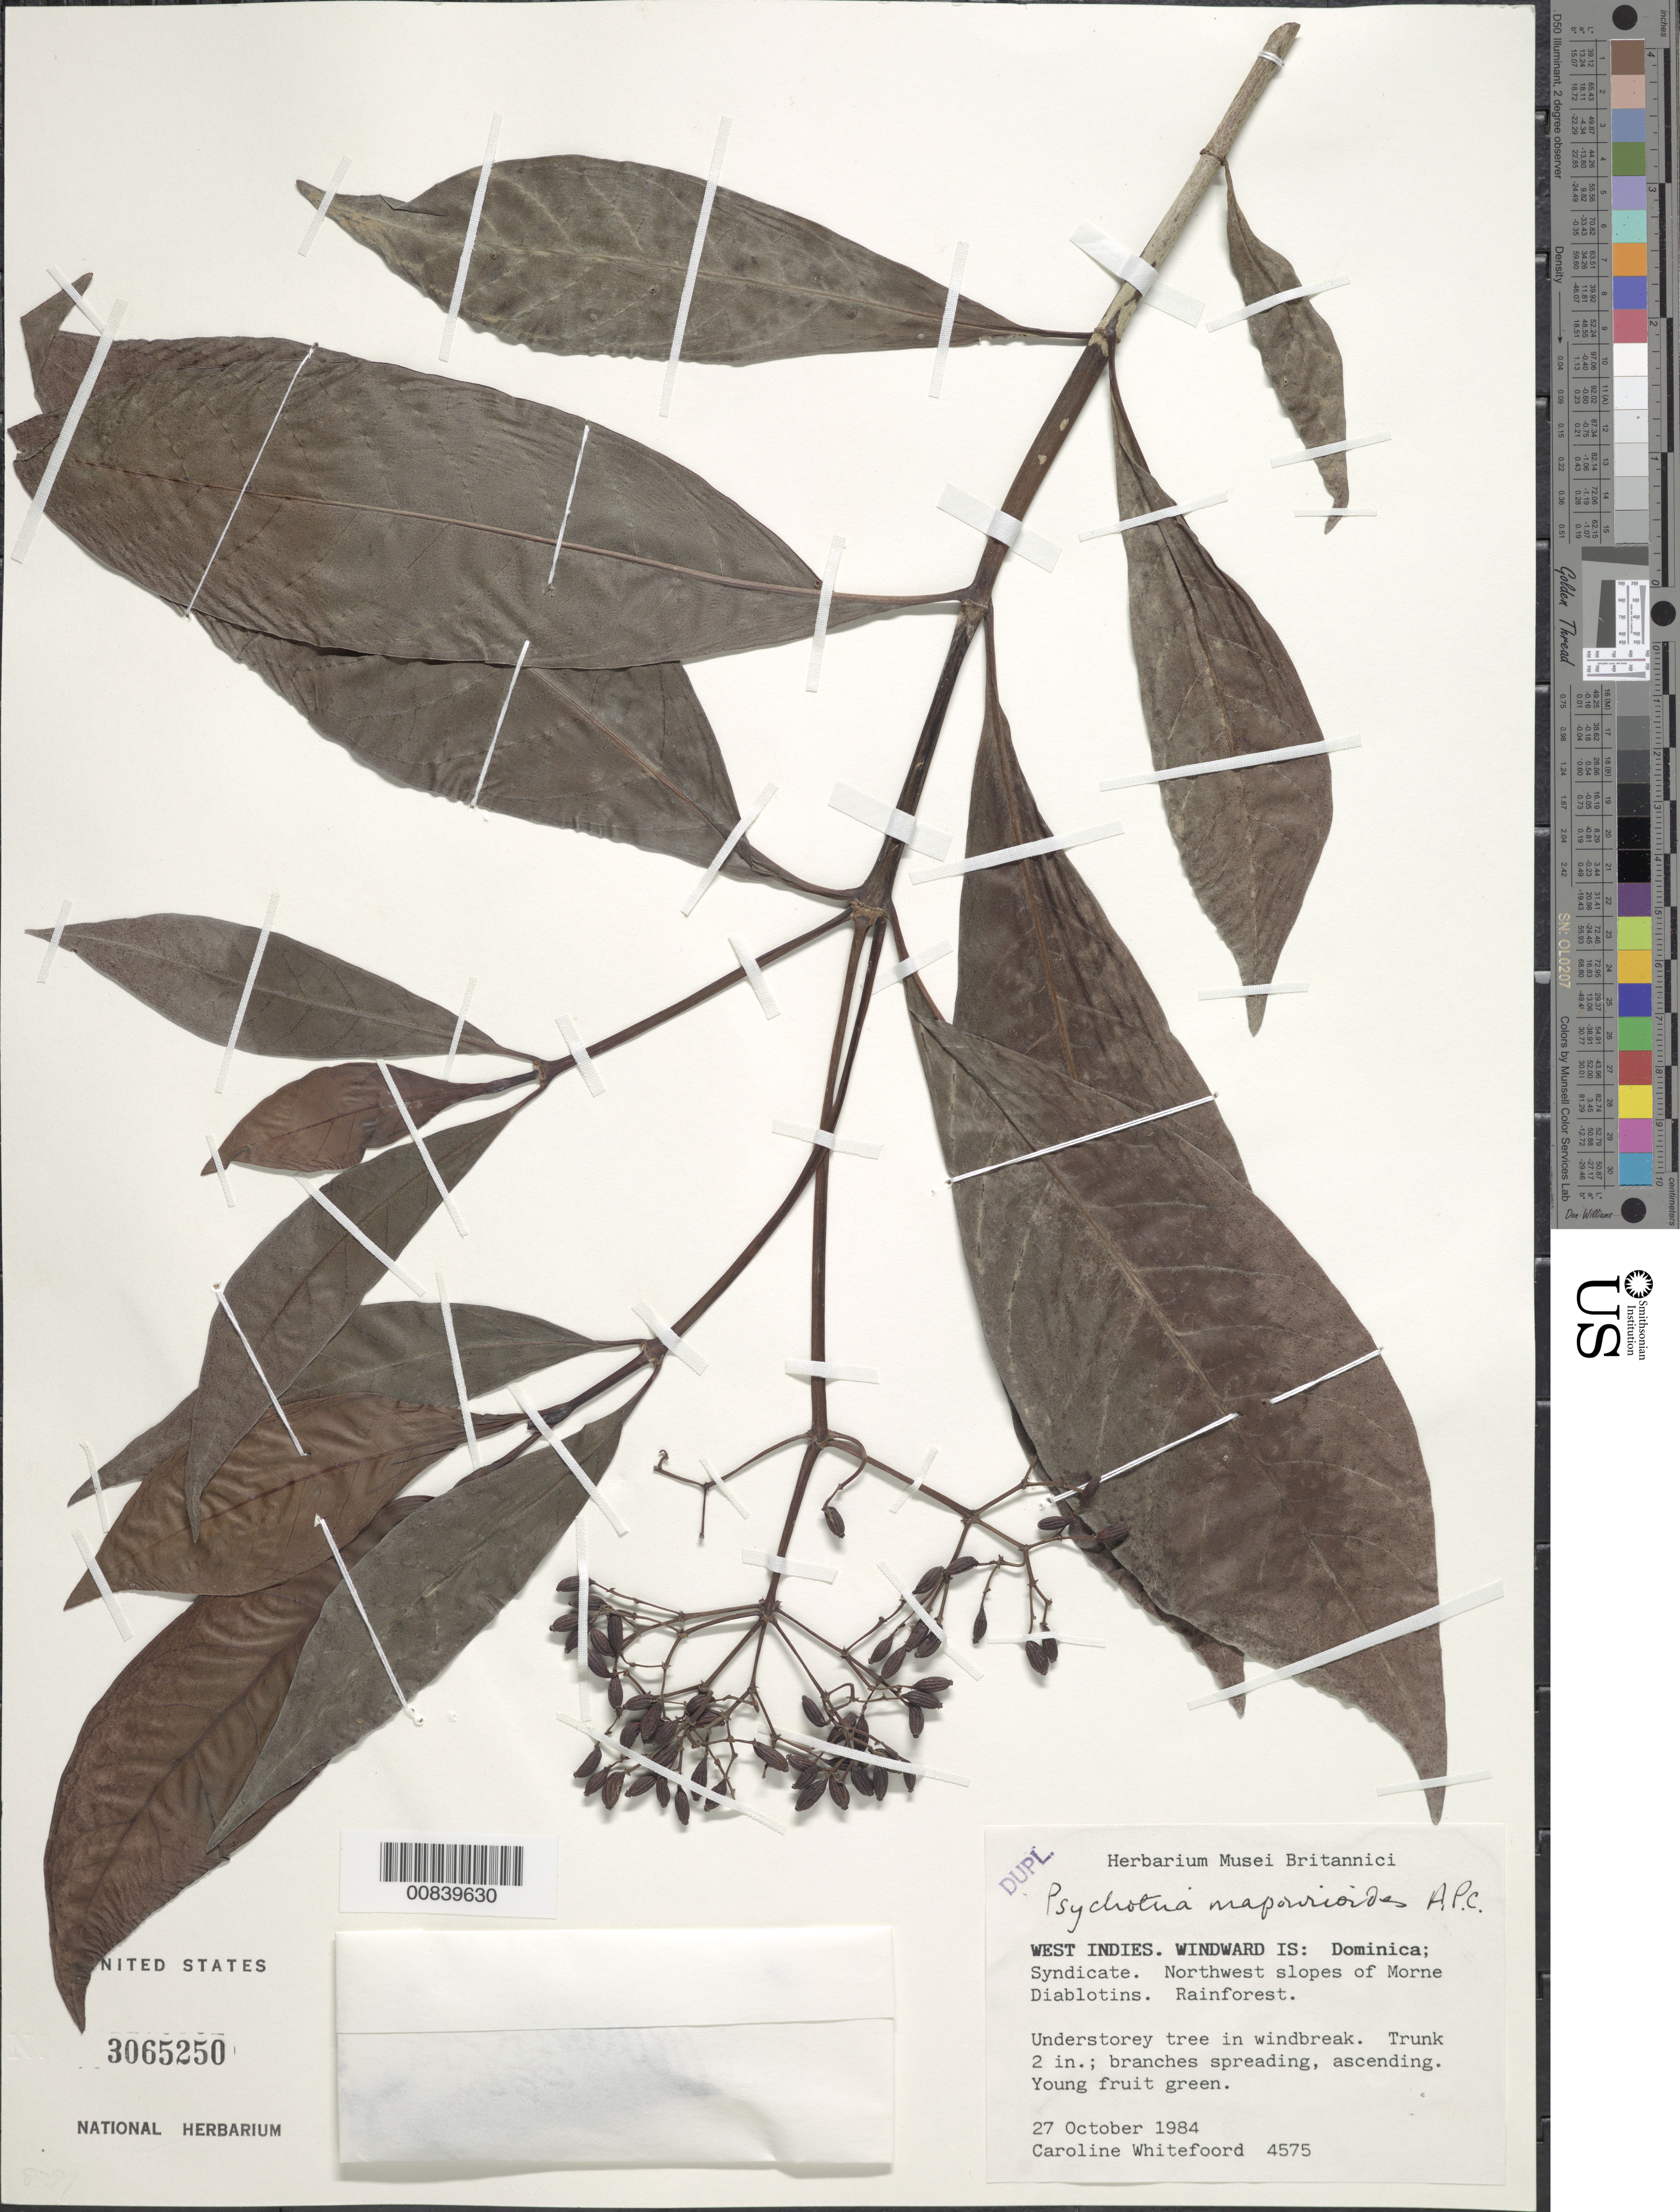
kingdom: Plantae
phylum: Tracheophyta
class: Magnoliopsida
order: Gentianales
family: Rubiaceae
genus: Psychotria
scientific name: Psychotria mapourioides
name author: DC.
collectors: C. Whitefoord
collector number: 4575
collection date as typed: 27 Oct 1984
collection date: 1984-10-27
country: Dominica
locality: Syndicate. Northwest slopes of Morne Diablotins.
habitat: Rainforest, in windbreak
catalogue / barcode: US 3065250